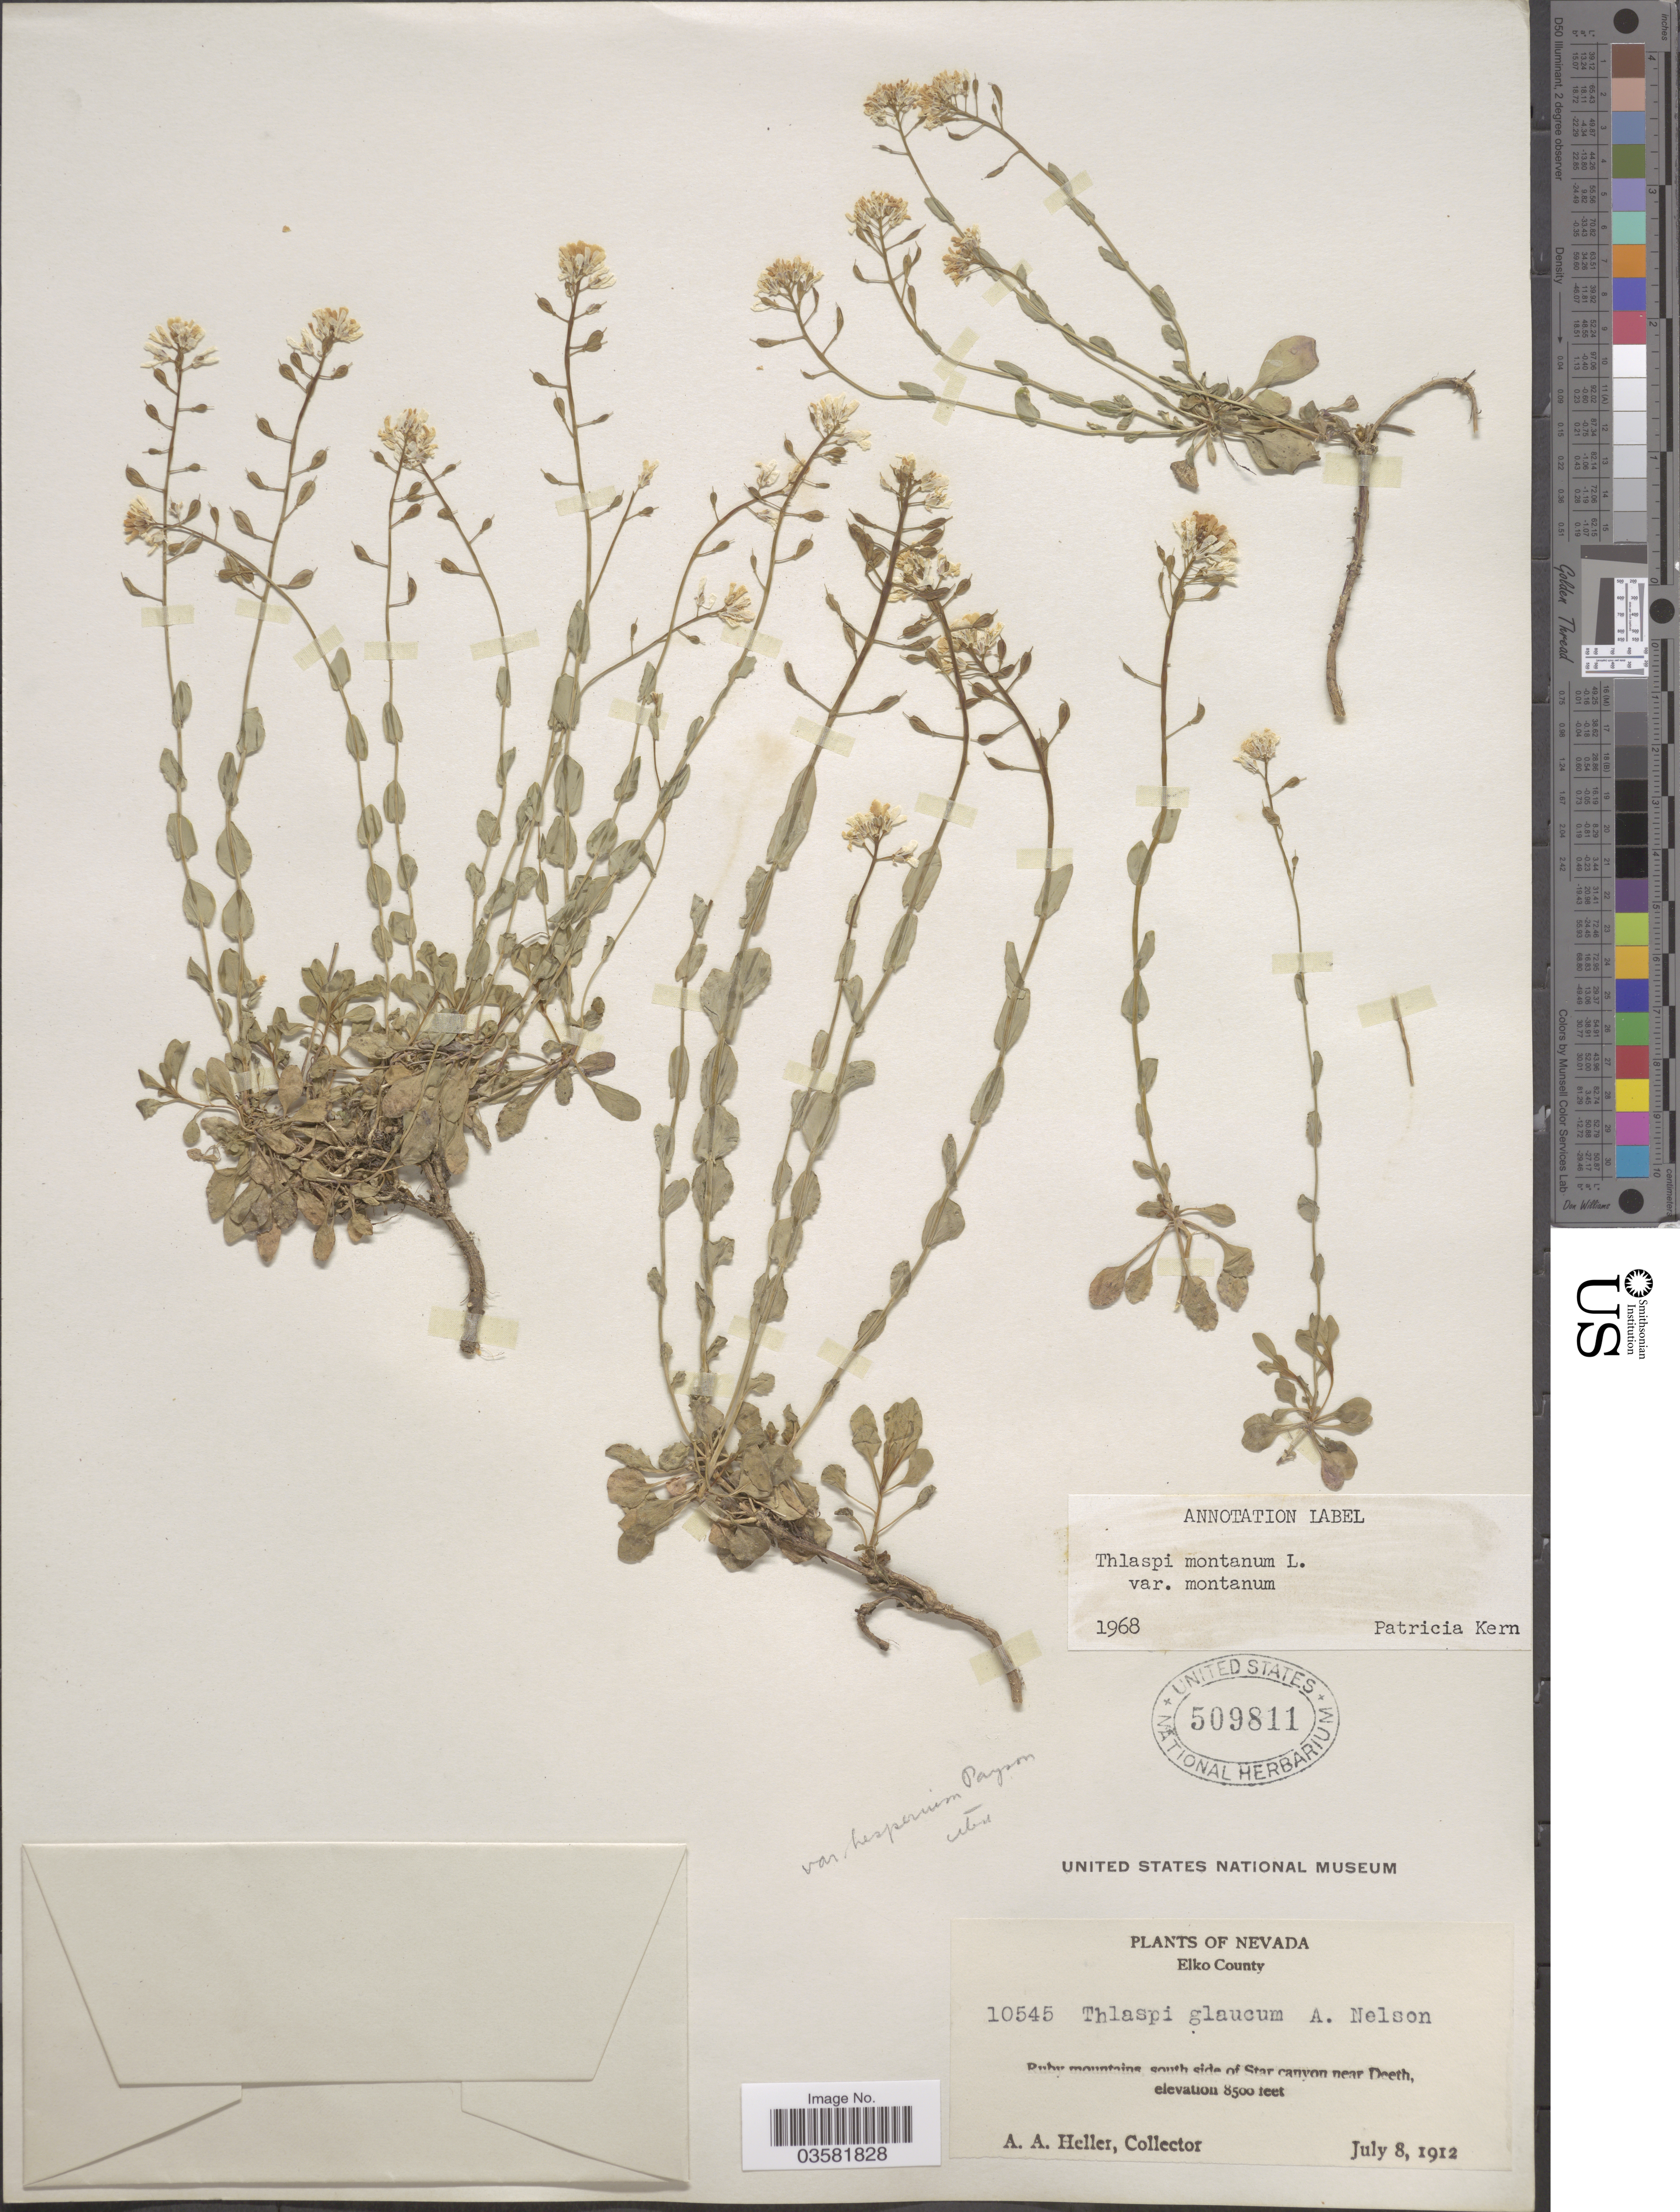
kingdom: Plantae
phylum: Tracheophyta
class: Magnoliopsida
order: Brassicales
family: Brassicaceae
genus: Thlaspi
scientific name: Thlaspi montanum var. montanum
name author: L.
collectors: A. A. Heller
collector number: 10545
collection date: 1912-07-08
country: United States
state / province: Nevada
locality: Elko County. Ruby mountains south side of Star canyon near Deeth.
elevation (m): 2591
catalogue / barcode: US 509811